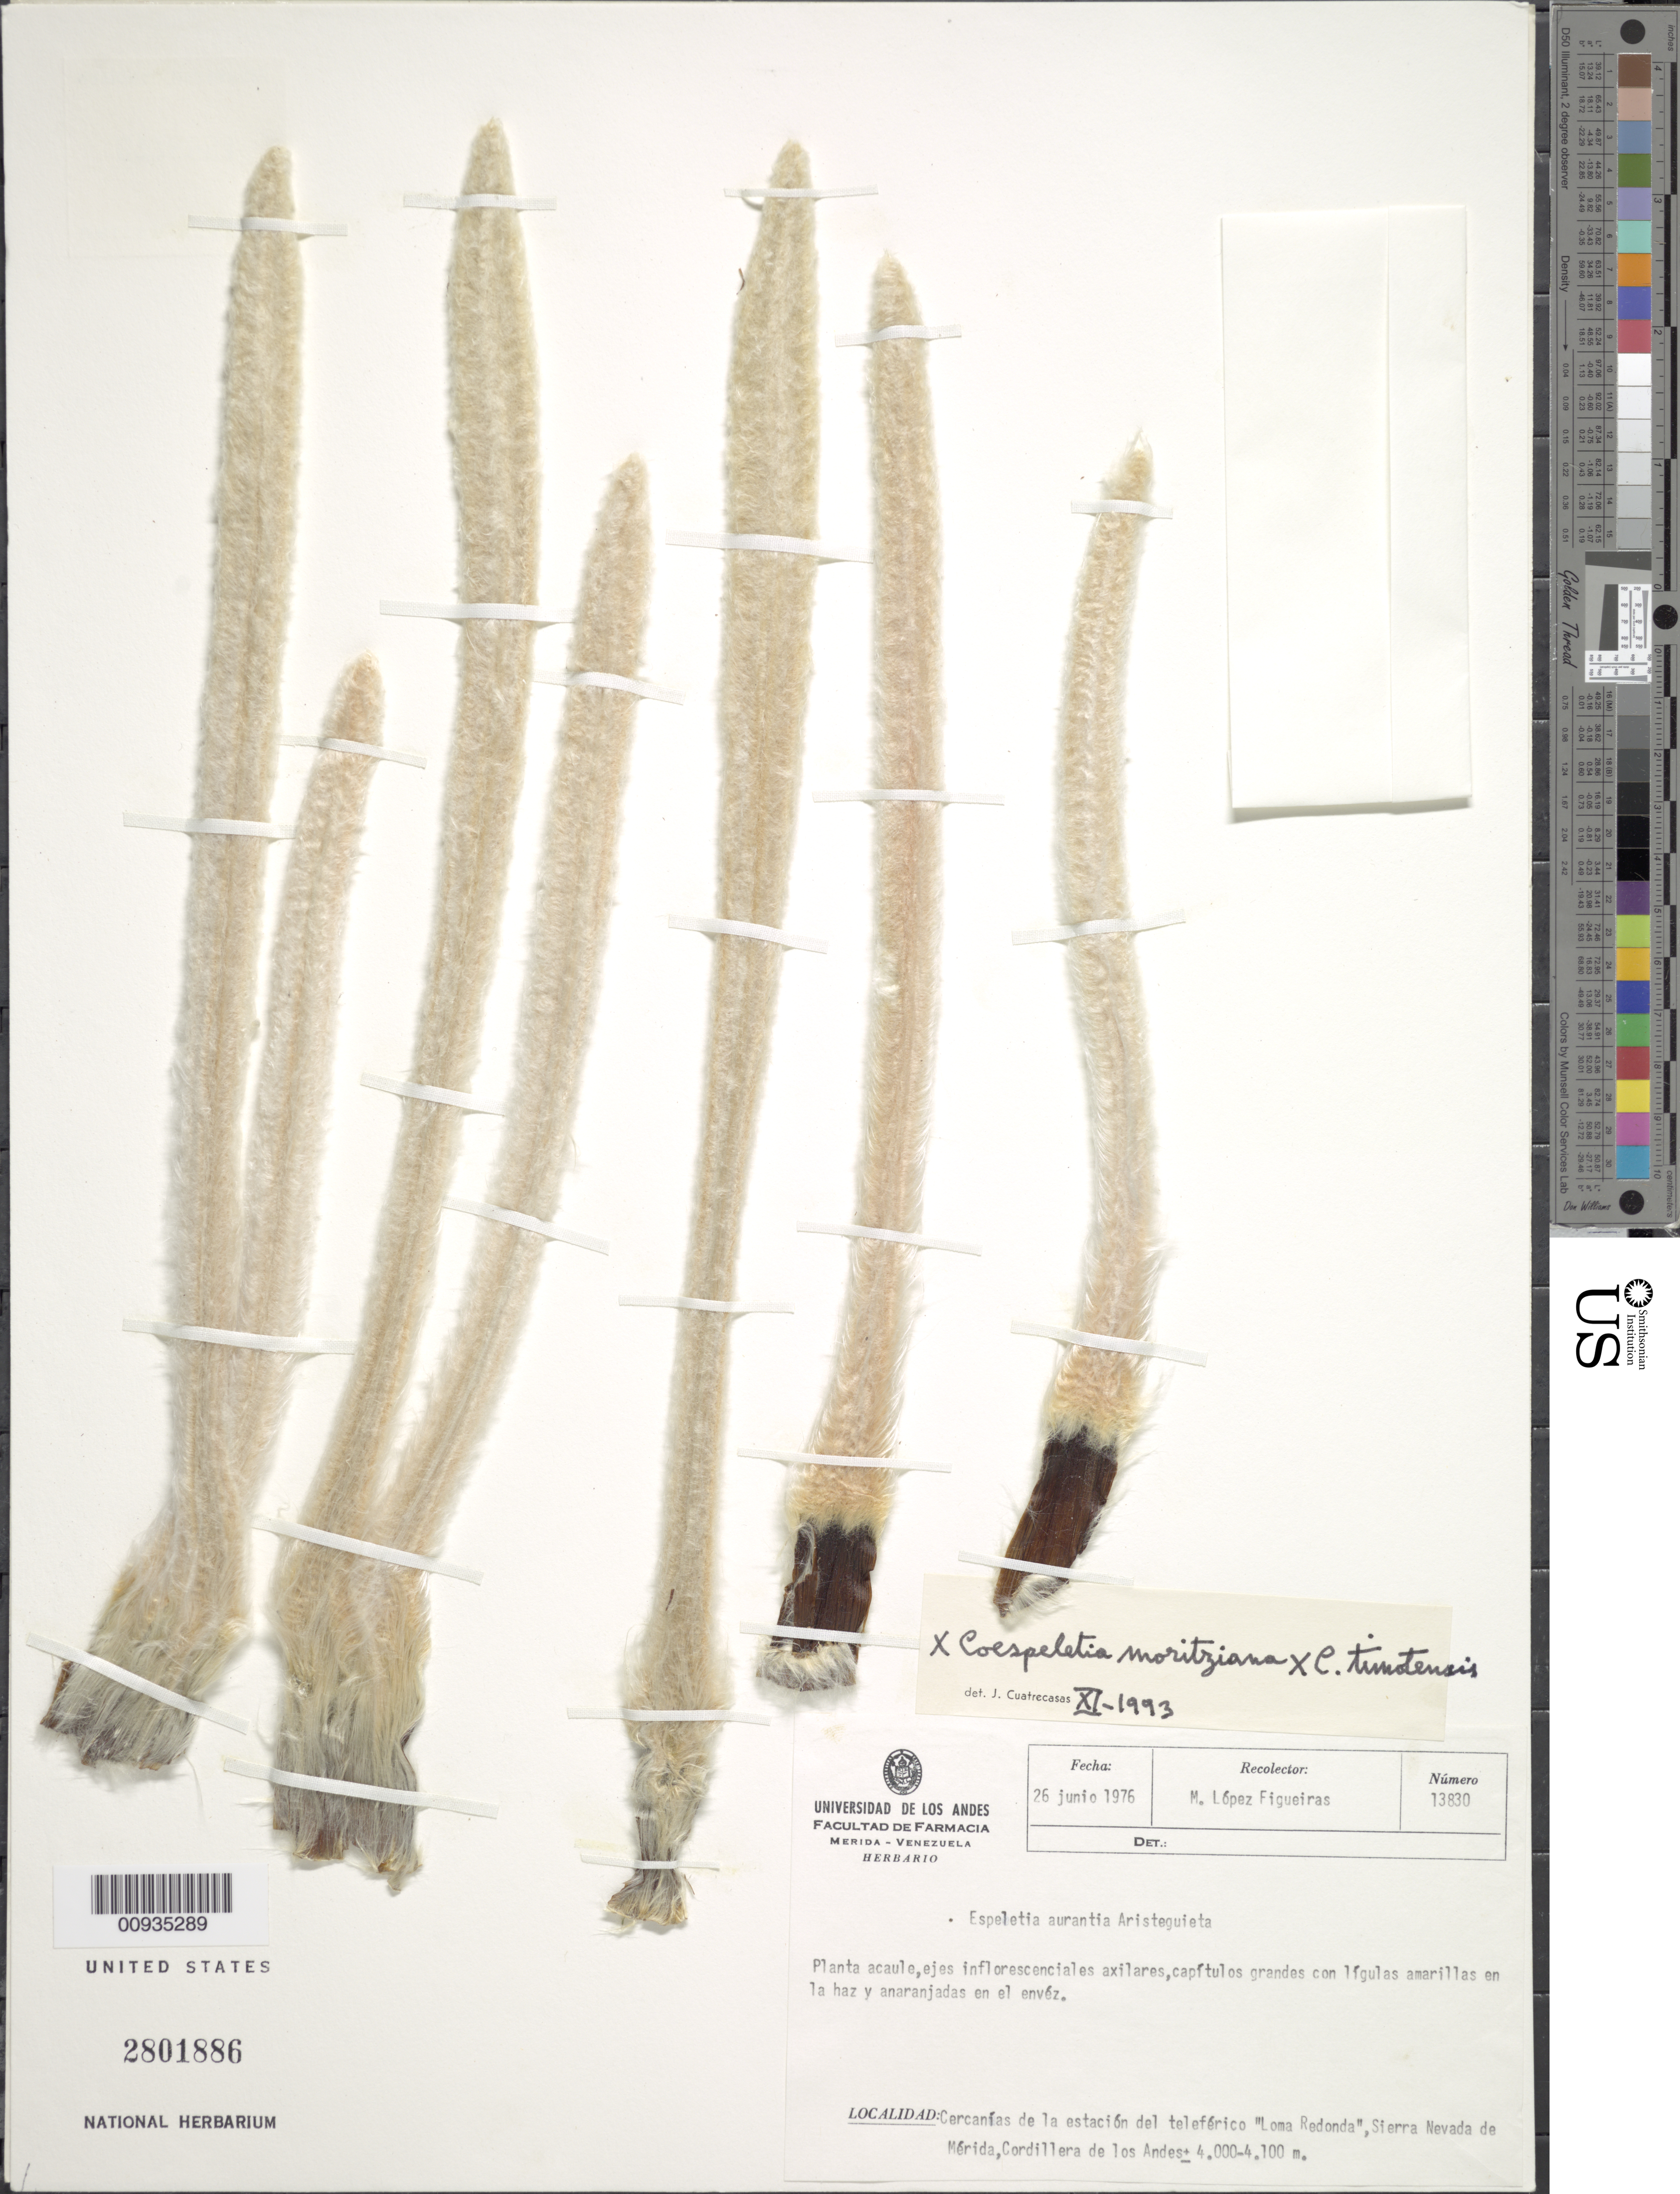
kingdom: Plantae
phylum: Tracheophyta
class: Magnoliopsida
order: Asterales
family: Asteraceae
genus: Coespeletia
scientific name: Coespeletia moritziana x C. timotensis (Cuatrec.) Cuatrec.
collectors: M. López Figueiras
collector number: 13830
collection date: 1976-06-26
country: Venezuela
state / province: Mérida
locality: Cercanias de la estacion del teferico "Loma Redonda", Sierra Nevada de Merida, Cordillera de los Andes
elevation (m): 4000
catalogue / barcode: US 2801886